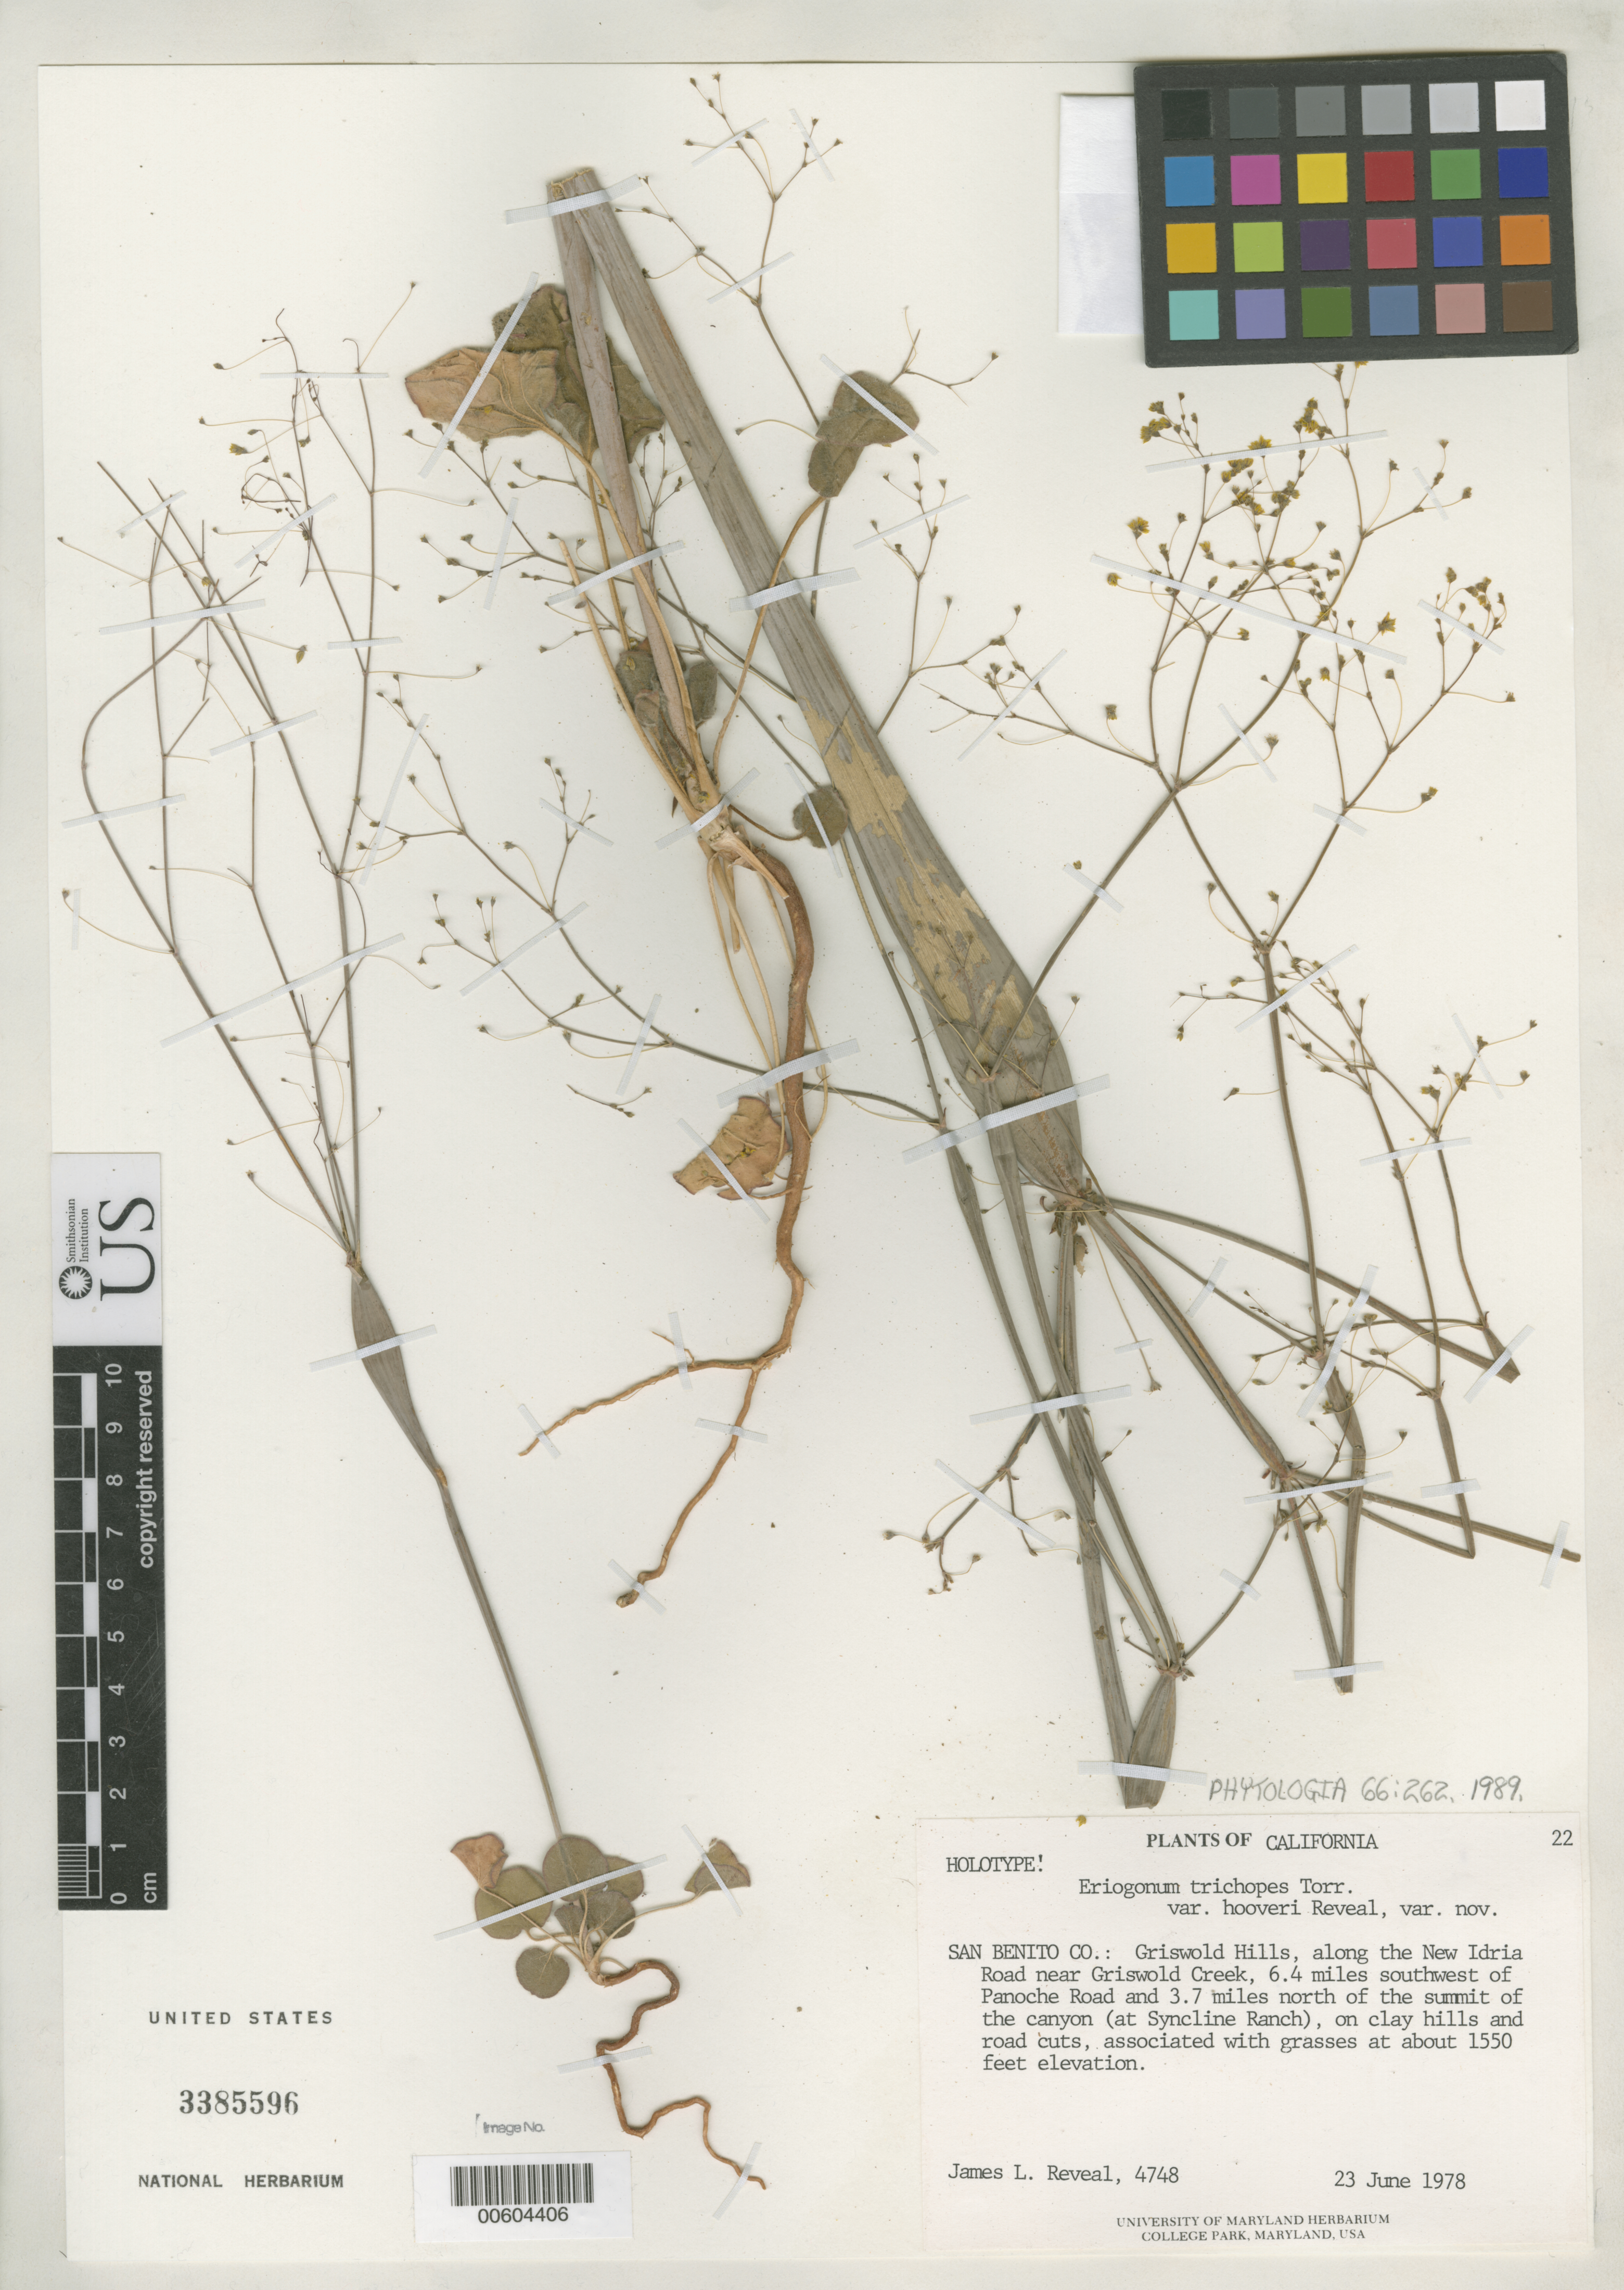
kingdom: Plantae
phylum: Tracheophyta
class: Magnoliopsida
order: Caryophyllales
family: Polygonaceae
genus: Eriogonum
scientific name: Eriogonum trichopes var. hooveri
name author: Reveal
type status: Holotype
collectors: J. L. Reveal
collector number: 4748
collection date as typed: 23 Jun 1978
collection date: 1978-06-23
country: United States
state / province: California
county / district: San Benito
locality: Griswald Hills, New Idria road near Griswold creek, 6.4 mi SW of Panoche road & 3.7 mi N of summit of canyon at Syncline road.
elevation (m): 1550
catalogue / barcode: US 3385596